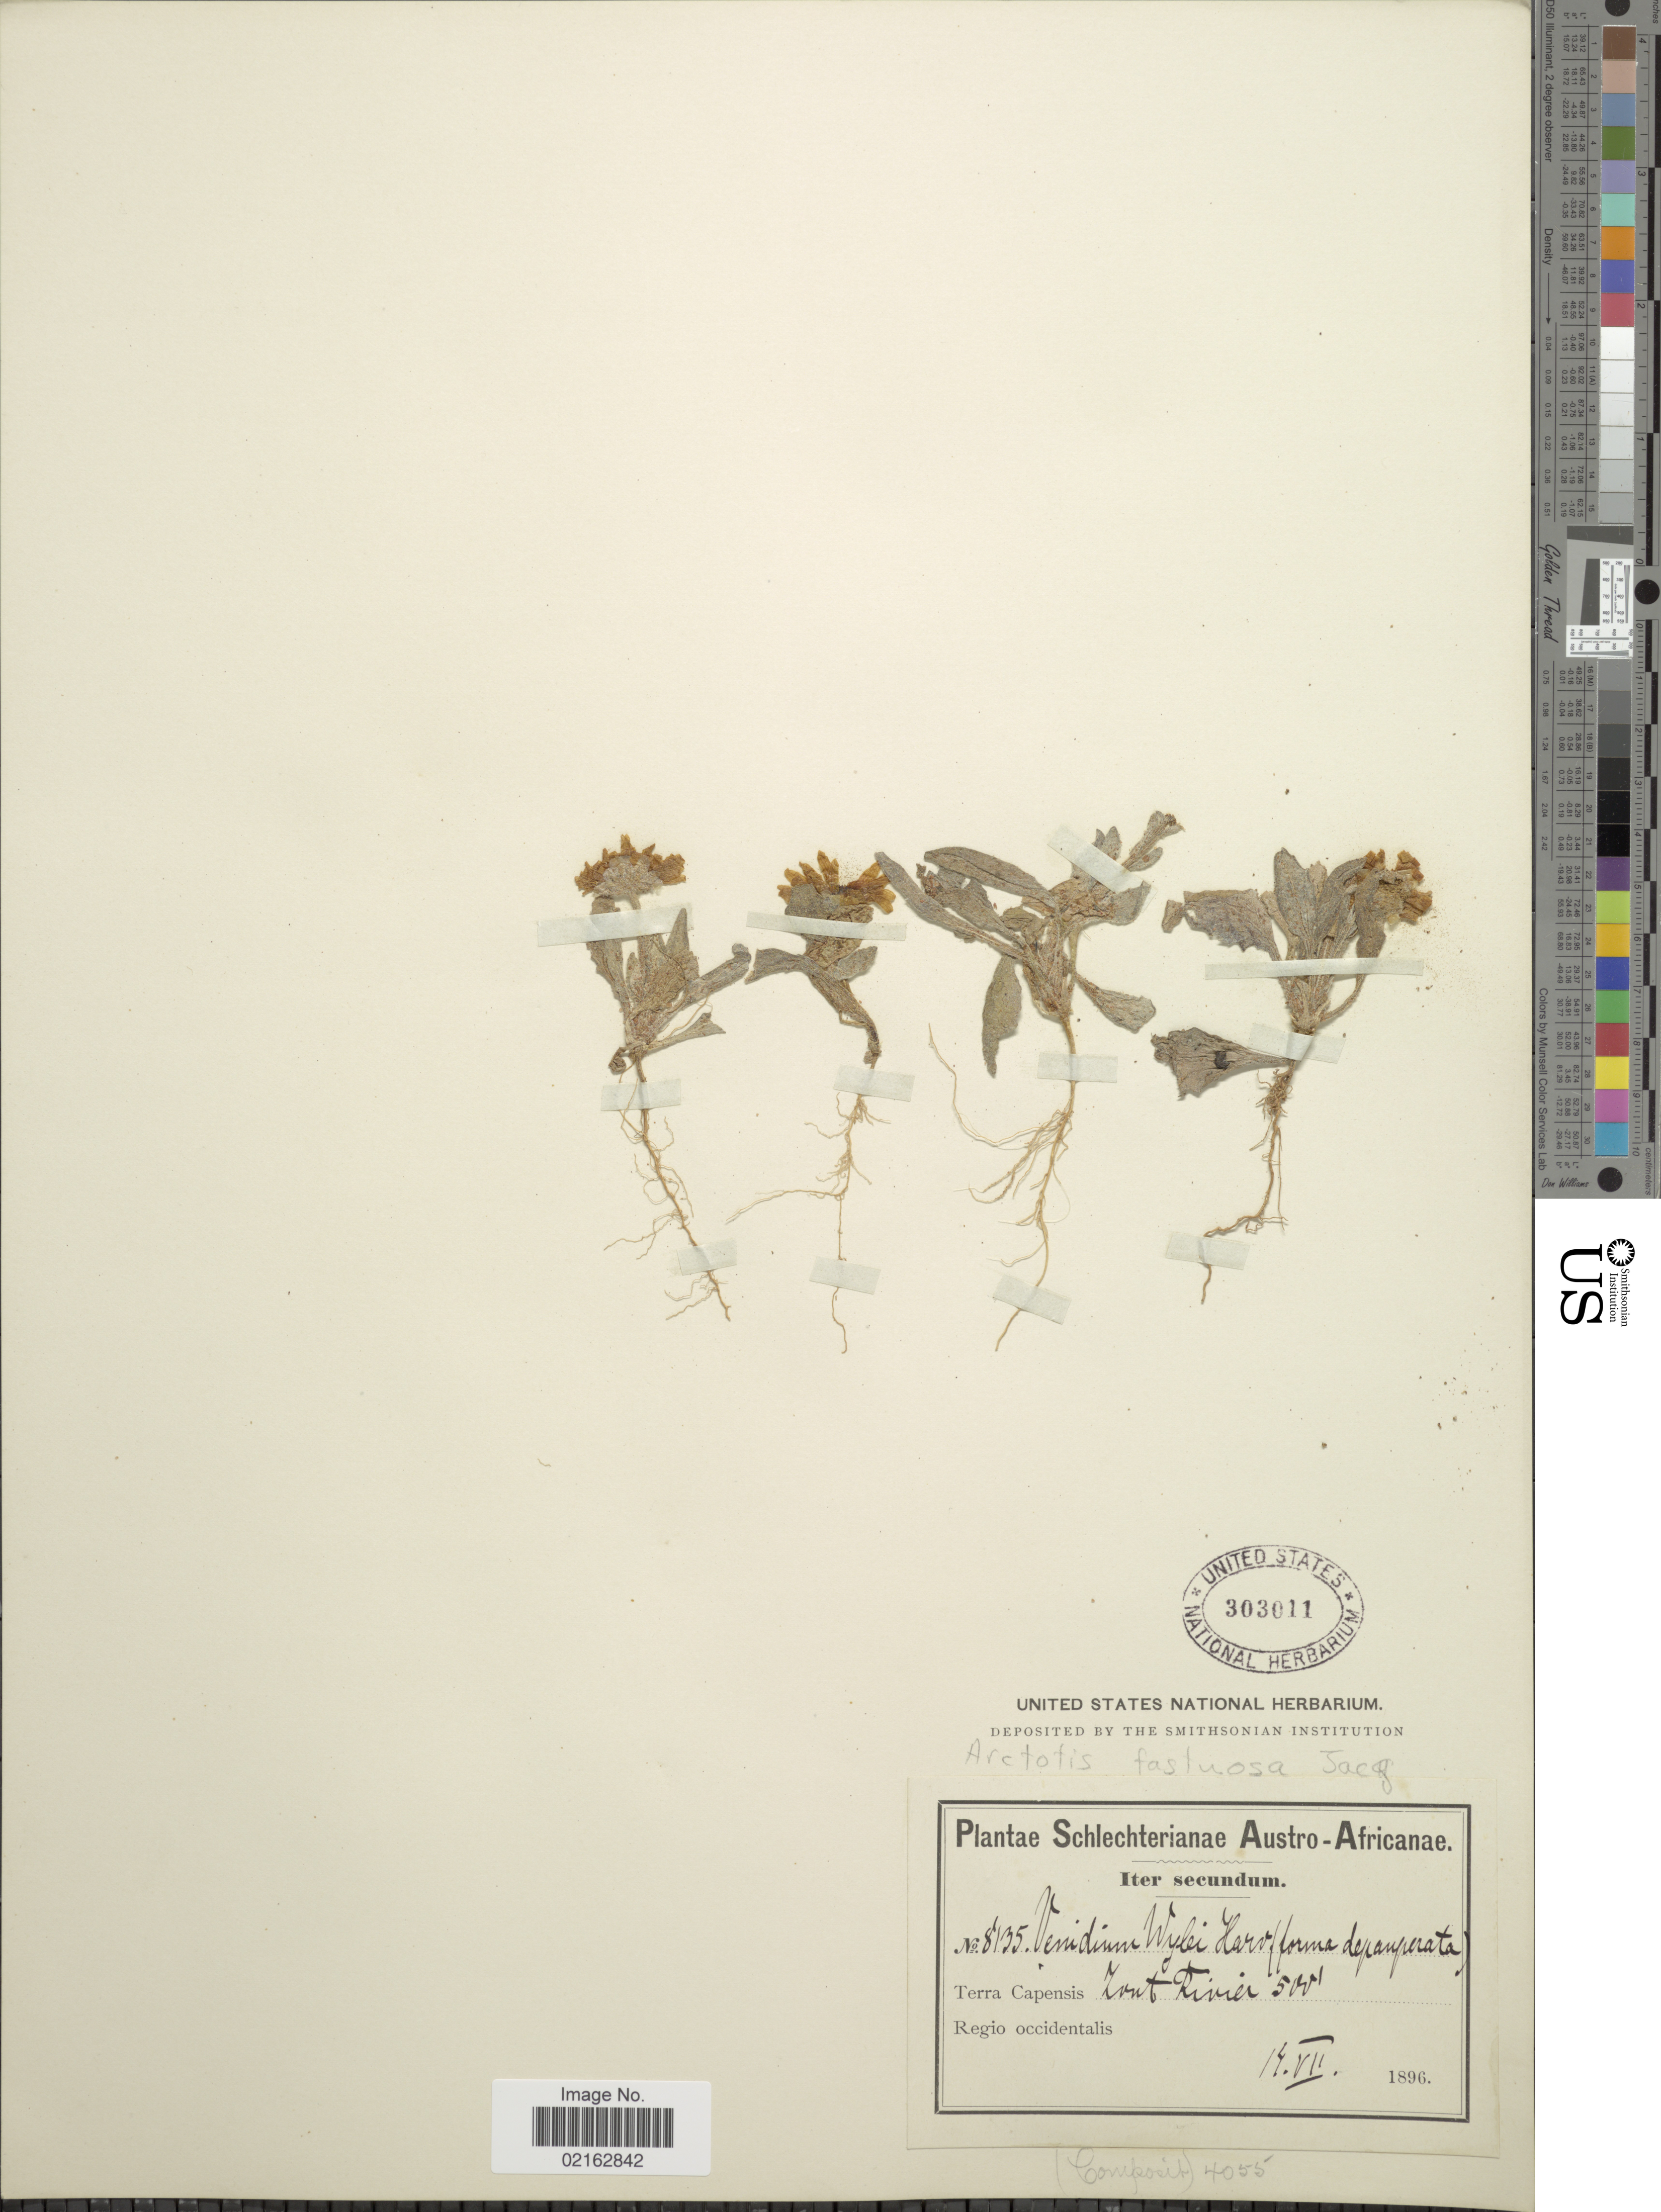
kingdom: Plantae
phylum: Tracheophyta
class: Magnoliopsida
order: Asterales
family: Asteraceae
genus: Arctotis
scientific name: Arctotis fastuosa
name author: Jacq.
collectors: Schlechter, --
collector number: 8135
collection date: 1896-07-14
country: South Africa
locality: Terra Capensis. Zouth Rivier. Regio occidentalis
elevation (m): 152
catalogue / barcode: US 303011